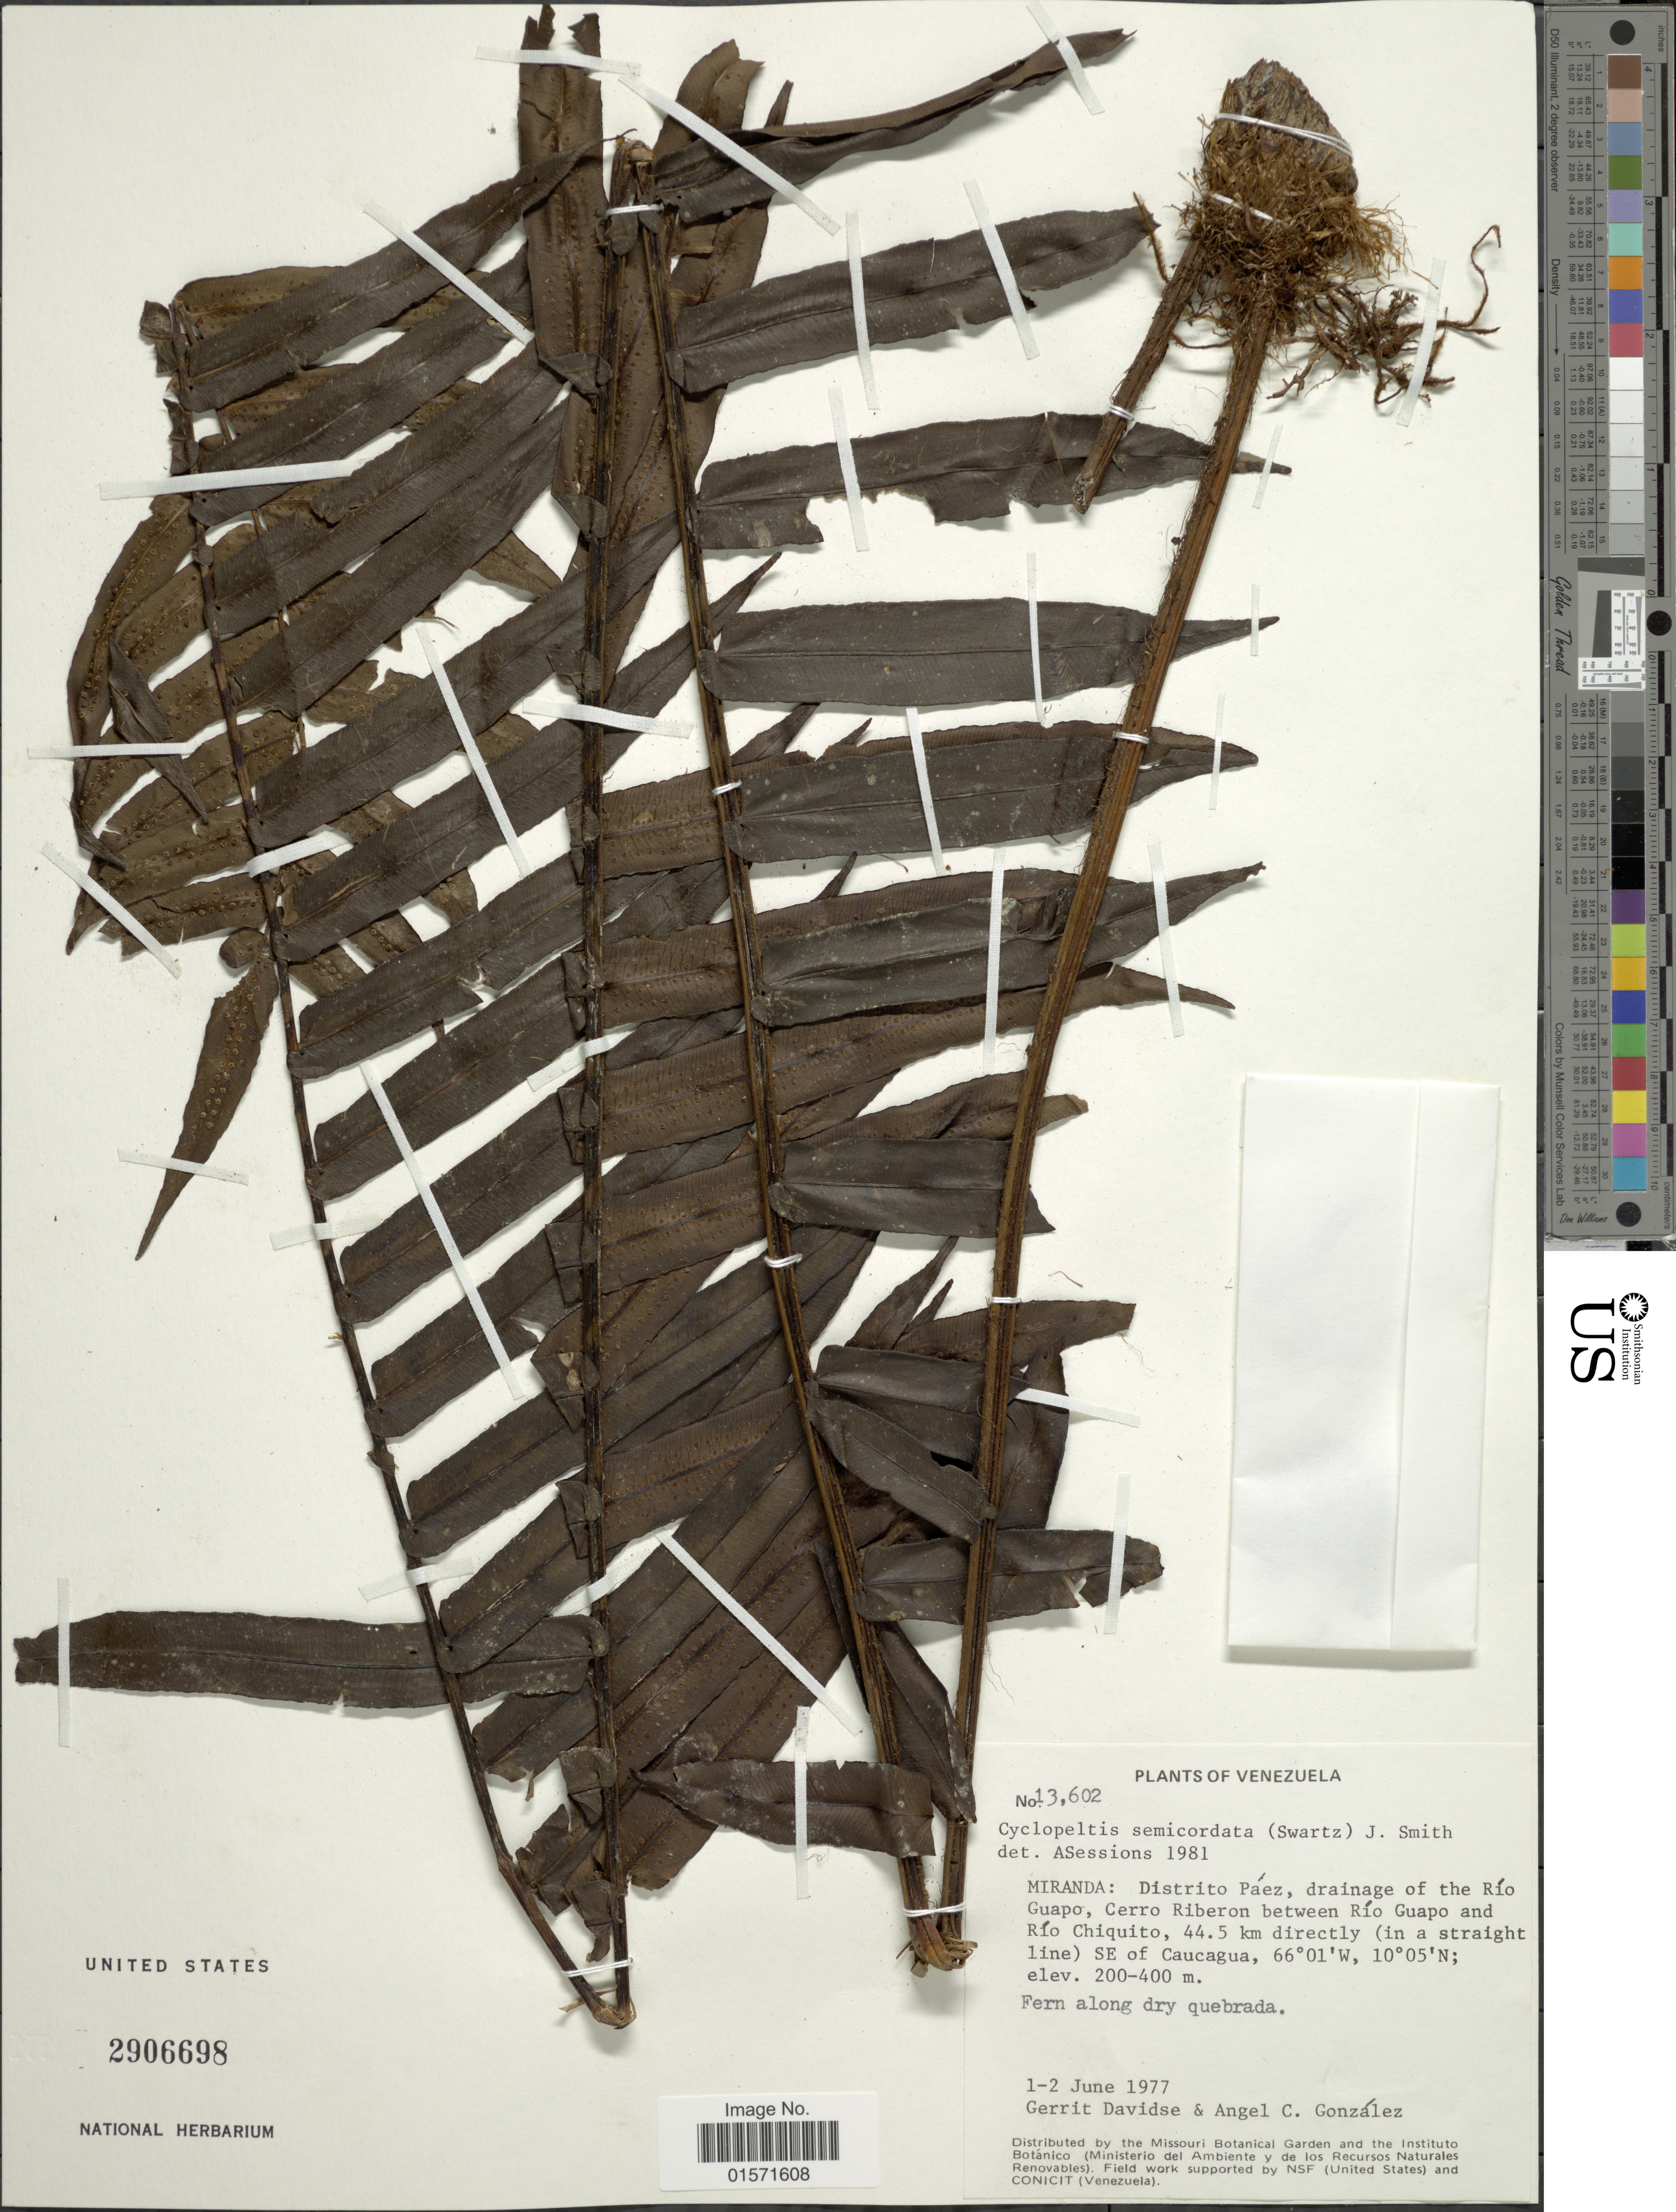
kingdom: Plantae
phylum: Tracheophyta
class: Polypodiopsida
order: Polypodiales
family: Lomariopsidaceae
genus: Cyclopeltis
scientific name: Cyclopeltis semicordata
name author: (Sw.) J. Sm.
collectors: G. Davidse & A. C. González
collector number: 13602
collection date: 1977-06-01/1977-06-02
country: Venezuela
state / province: Miranda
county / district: Páez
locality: Drainage of the Rio Guapo, Cerro Ribero between Rio Guapo and Rio Chiquito, 44.5 km directly (in a straight line) SE of Caucagua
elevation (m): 200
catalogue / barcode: US 2906698